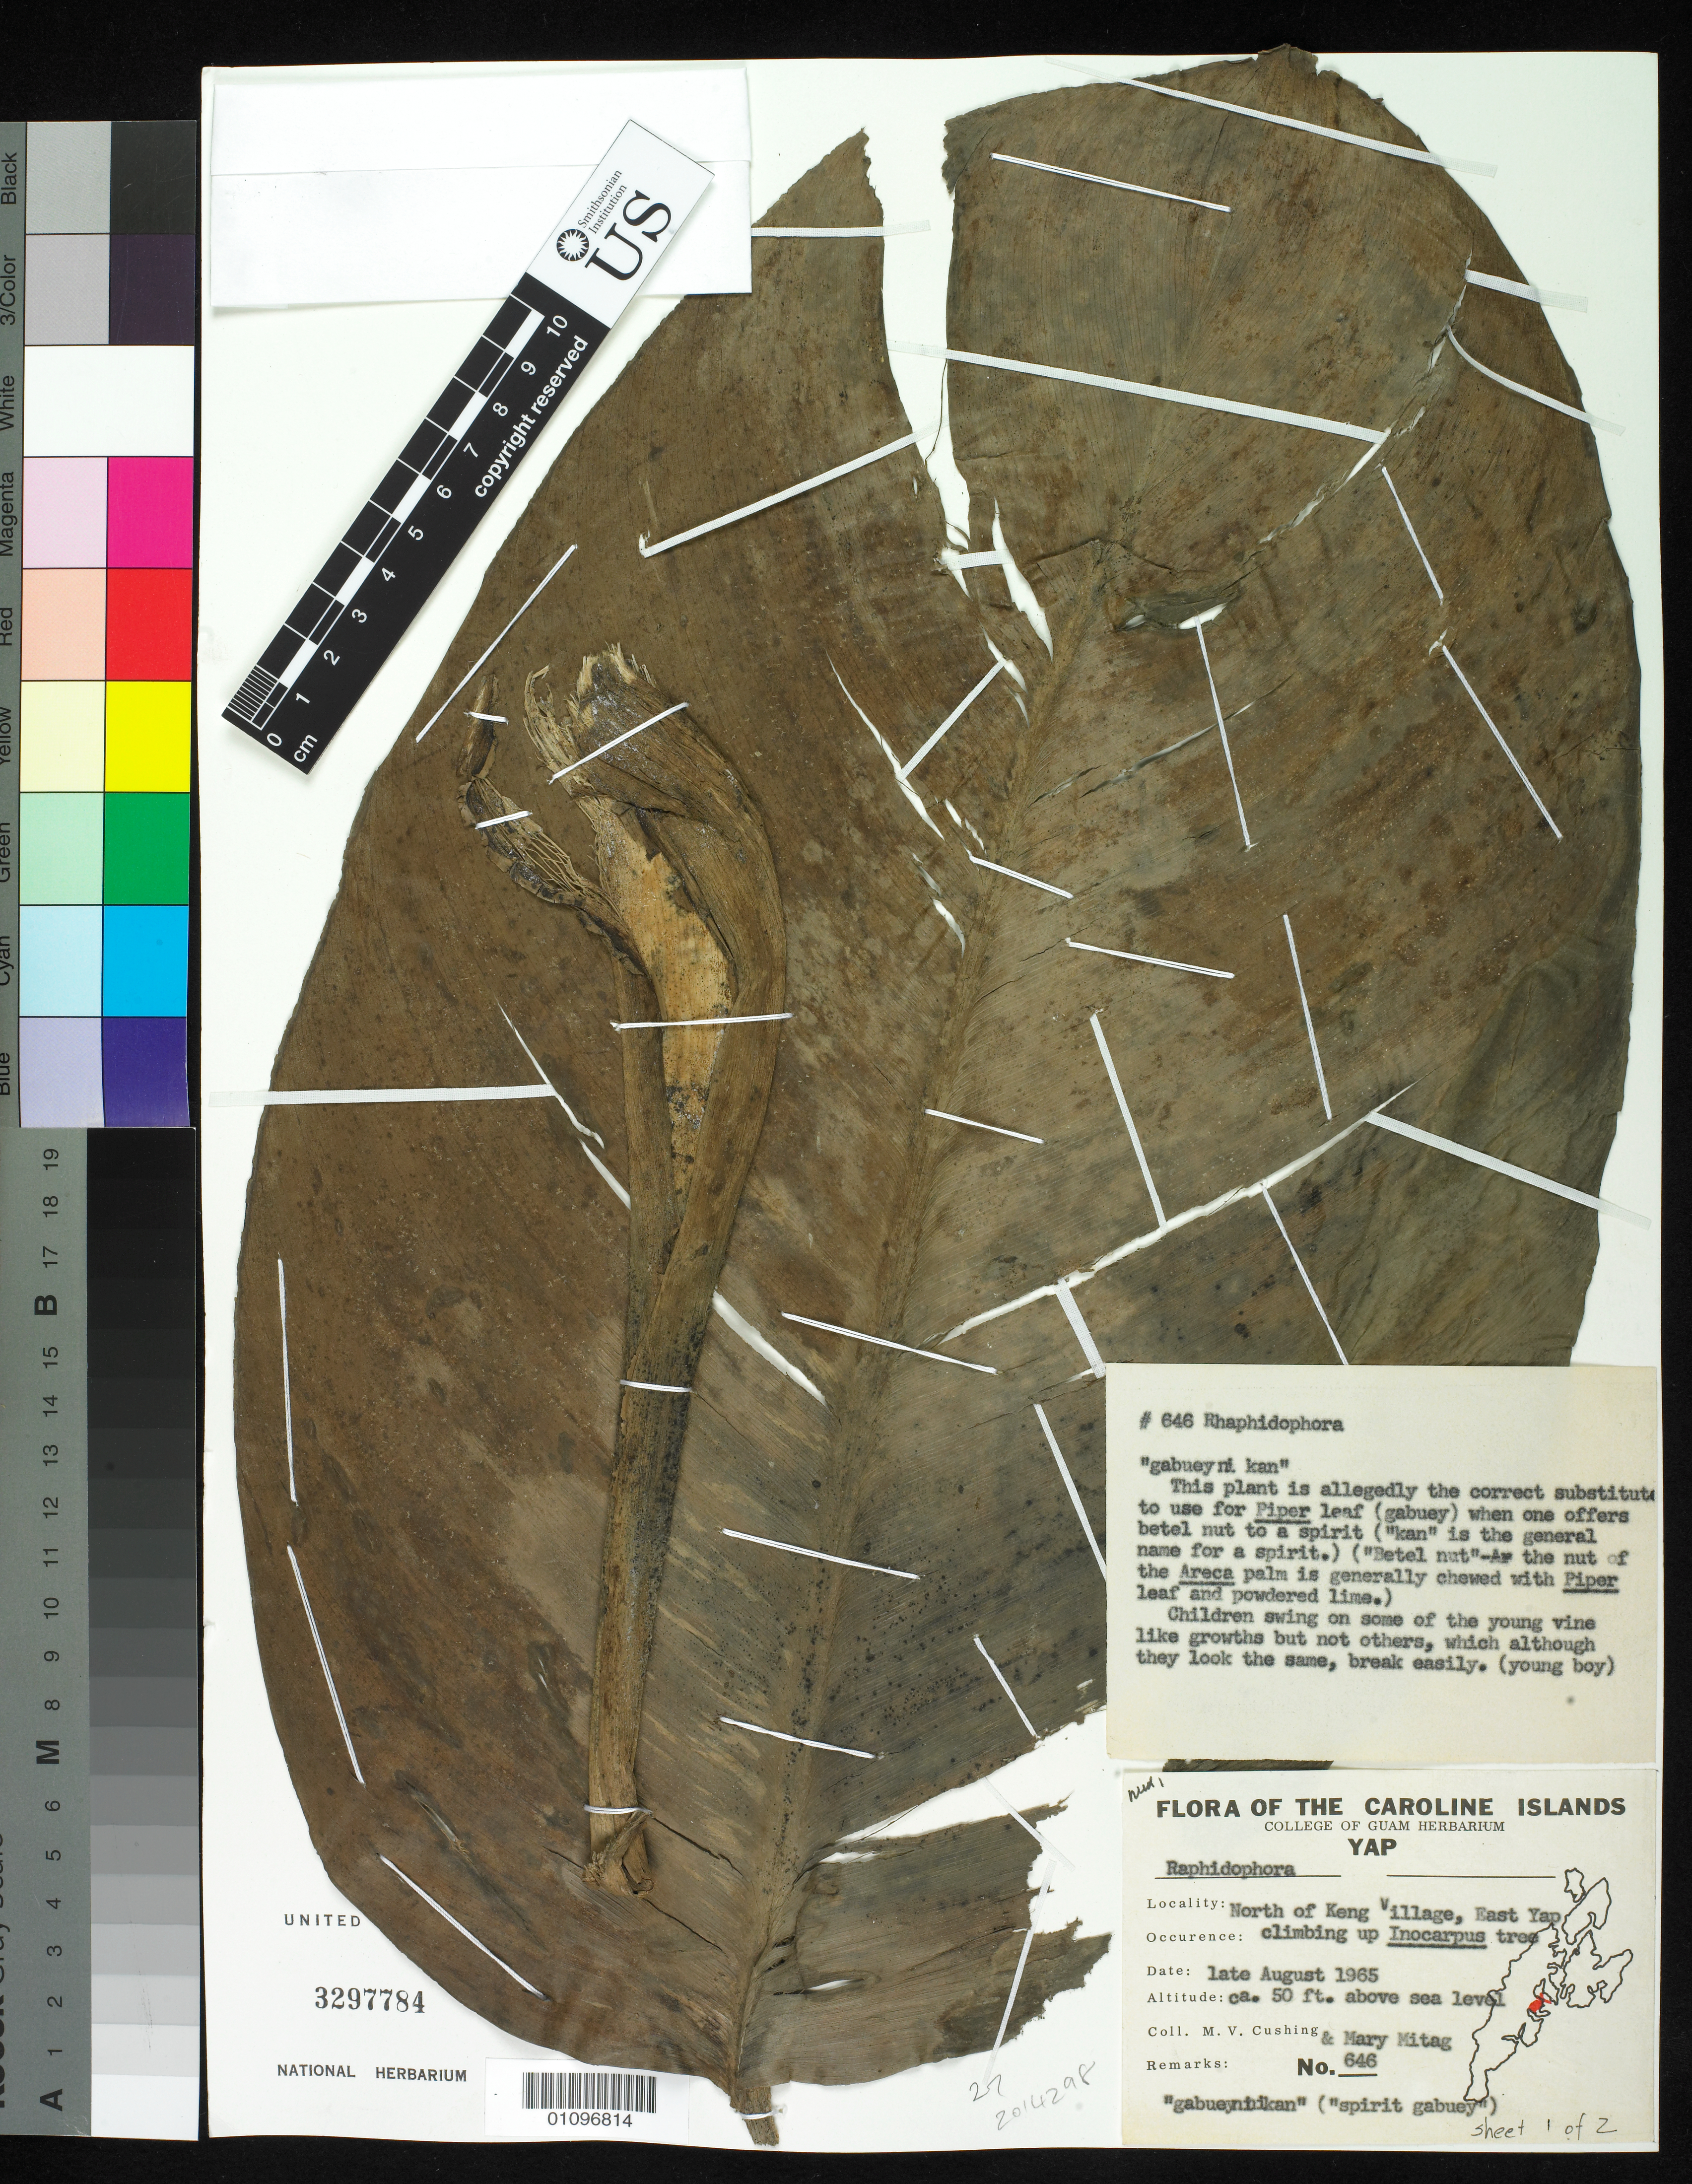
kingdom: Plantae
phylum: Tracheophyta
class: Liliopsida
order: Alismatales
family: Araceae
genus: Epipremnum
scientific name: Epipremnum carolinense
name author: Volk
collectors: M. V. Cushing & M. Mitag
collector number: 646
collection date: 1965-08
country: Micronesia, Federated States of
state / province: Yap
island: Yap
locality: North of Keng Village, East Yap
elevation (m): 15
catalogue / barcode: US 2882936